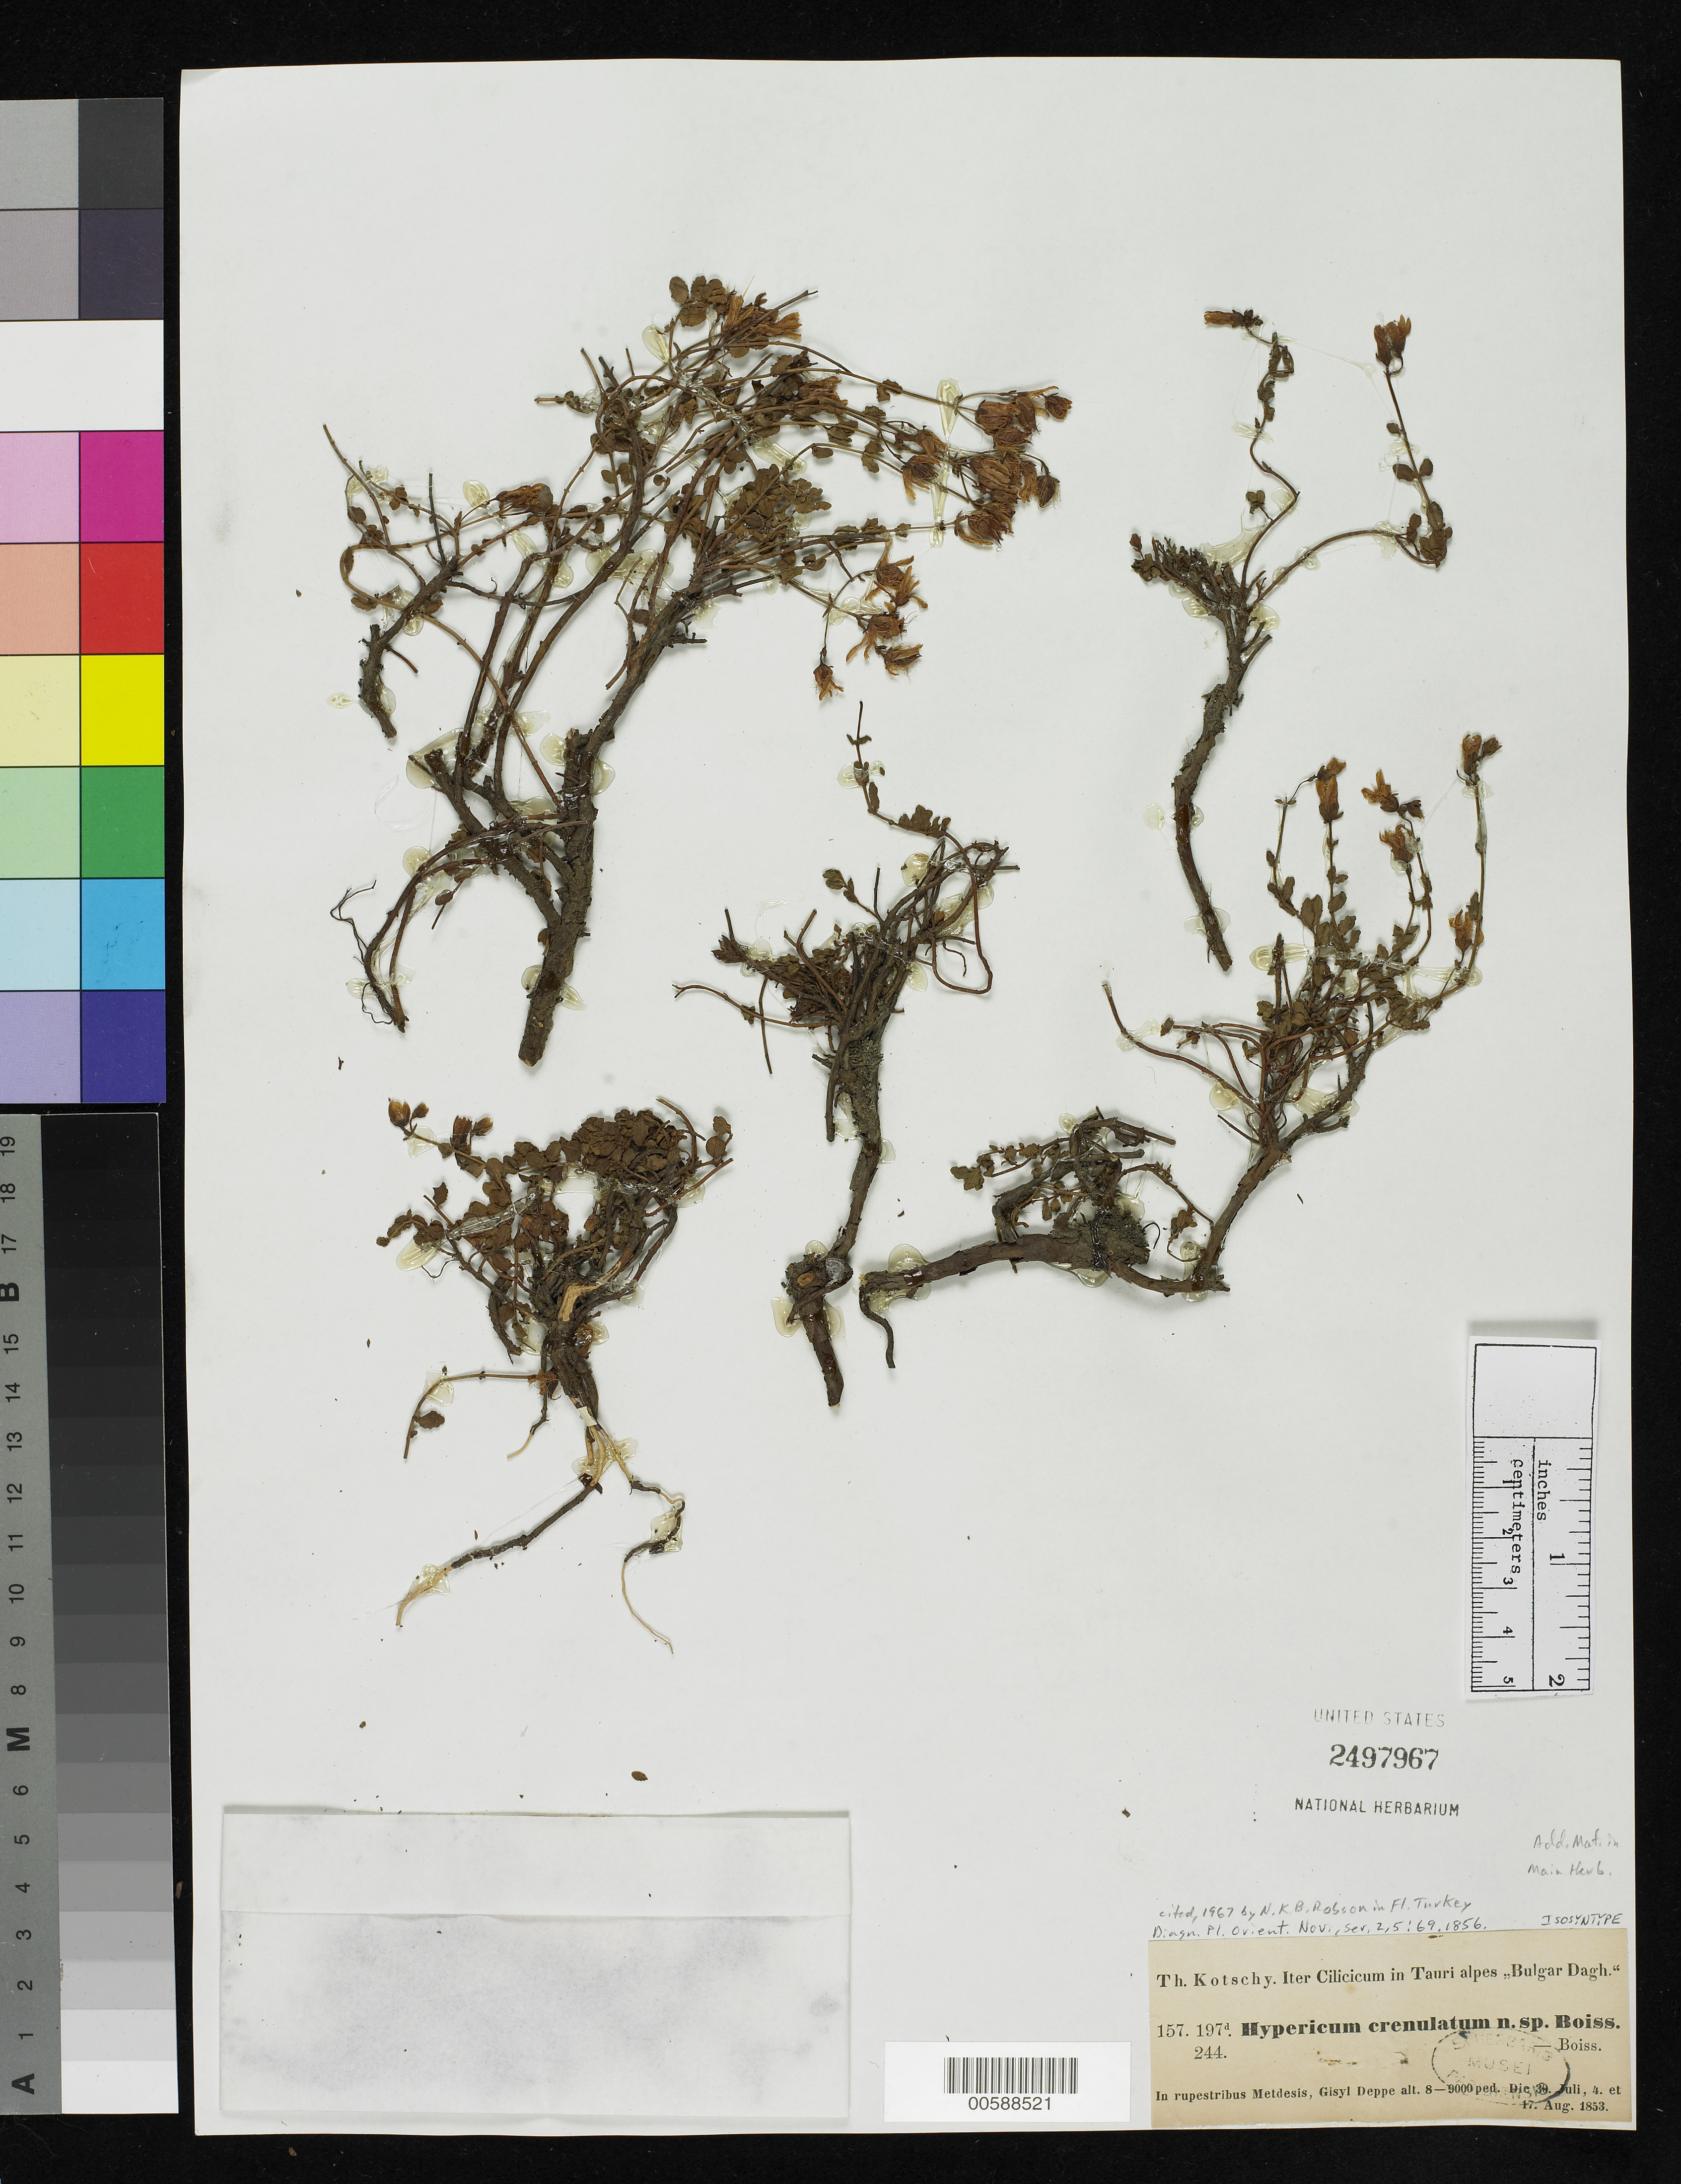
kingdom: Plantae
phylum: Tracheophyta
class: Magnoliopsida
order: Malpighiales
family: Hypericaceae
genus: Hypericum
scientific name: Hypericum crenulatum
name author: Boiss.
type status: Isosyntype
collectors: K. G. Kotschy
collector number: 157,197 d, 244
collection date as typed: "Die 30 Juli, 4. et 17. Aug. 1853"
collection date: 1853-07-30/1853-08-17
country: Turkey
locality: Iter Cilicicum in Tauri alpes "Bulgar Dagh". In ruprestribus Metdesis, Gisyl Deppe.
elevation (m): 2438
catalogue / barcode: US 2497967